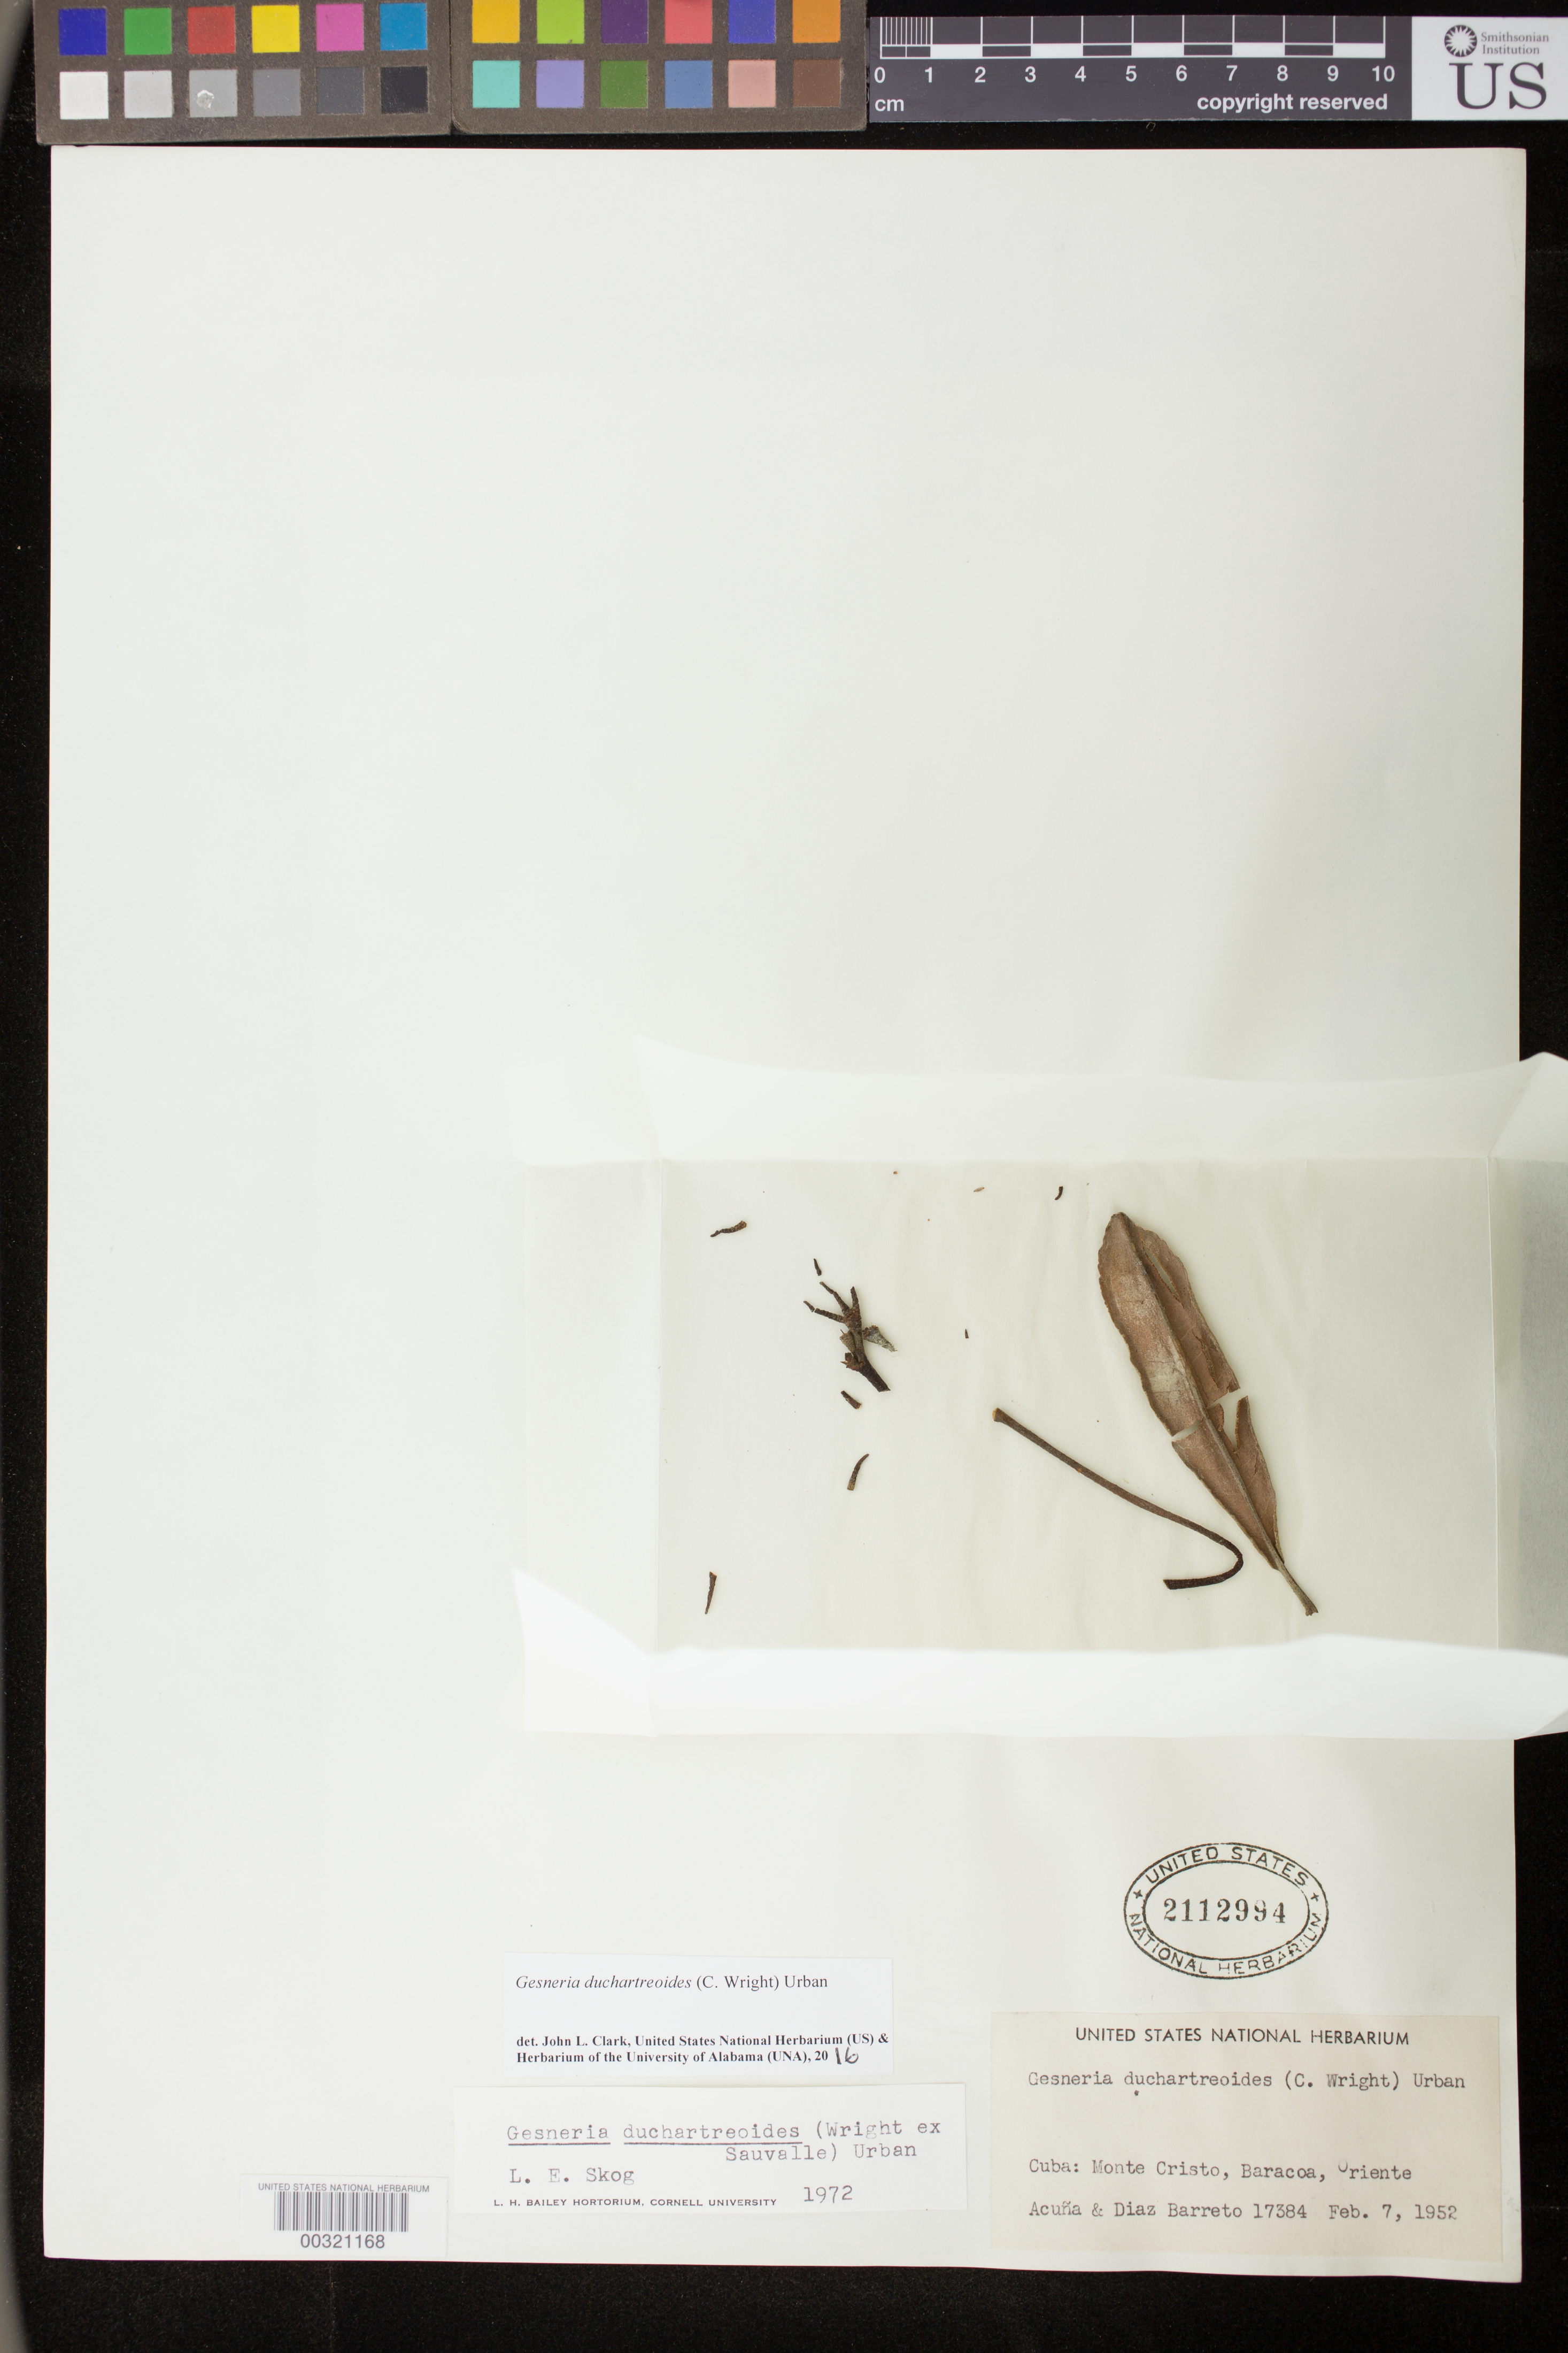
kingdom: Plantae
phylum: Tracheophyta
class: Magnoliopsida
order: Lamiales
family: Gesneriaceae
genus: Gesneria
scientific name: Gesneria duchartreoides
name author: (C. Wright) Urb.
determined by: Skog, Laurence E.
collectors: J. Acuña & D. Barreto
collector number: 17384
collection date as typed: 07 Feb 1952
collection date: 1952-02-07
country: Cuba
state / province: Oriente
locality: S of Monte Cristo, Baracoa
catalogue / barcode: US 2112994